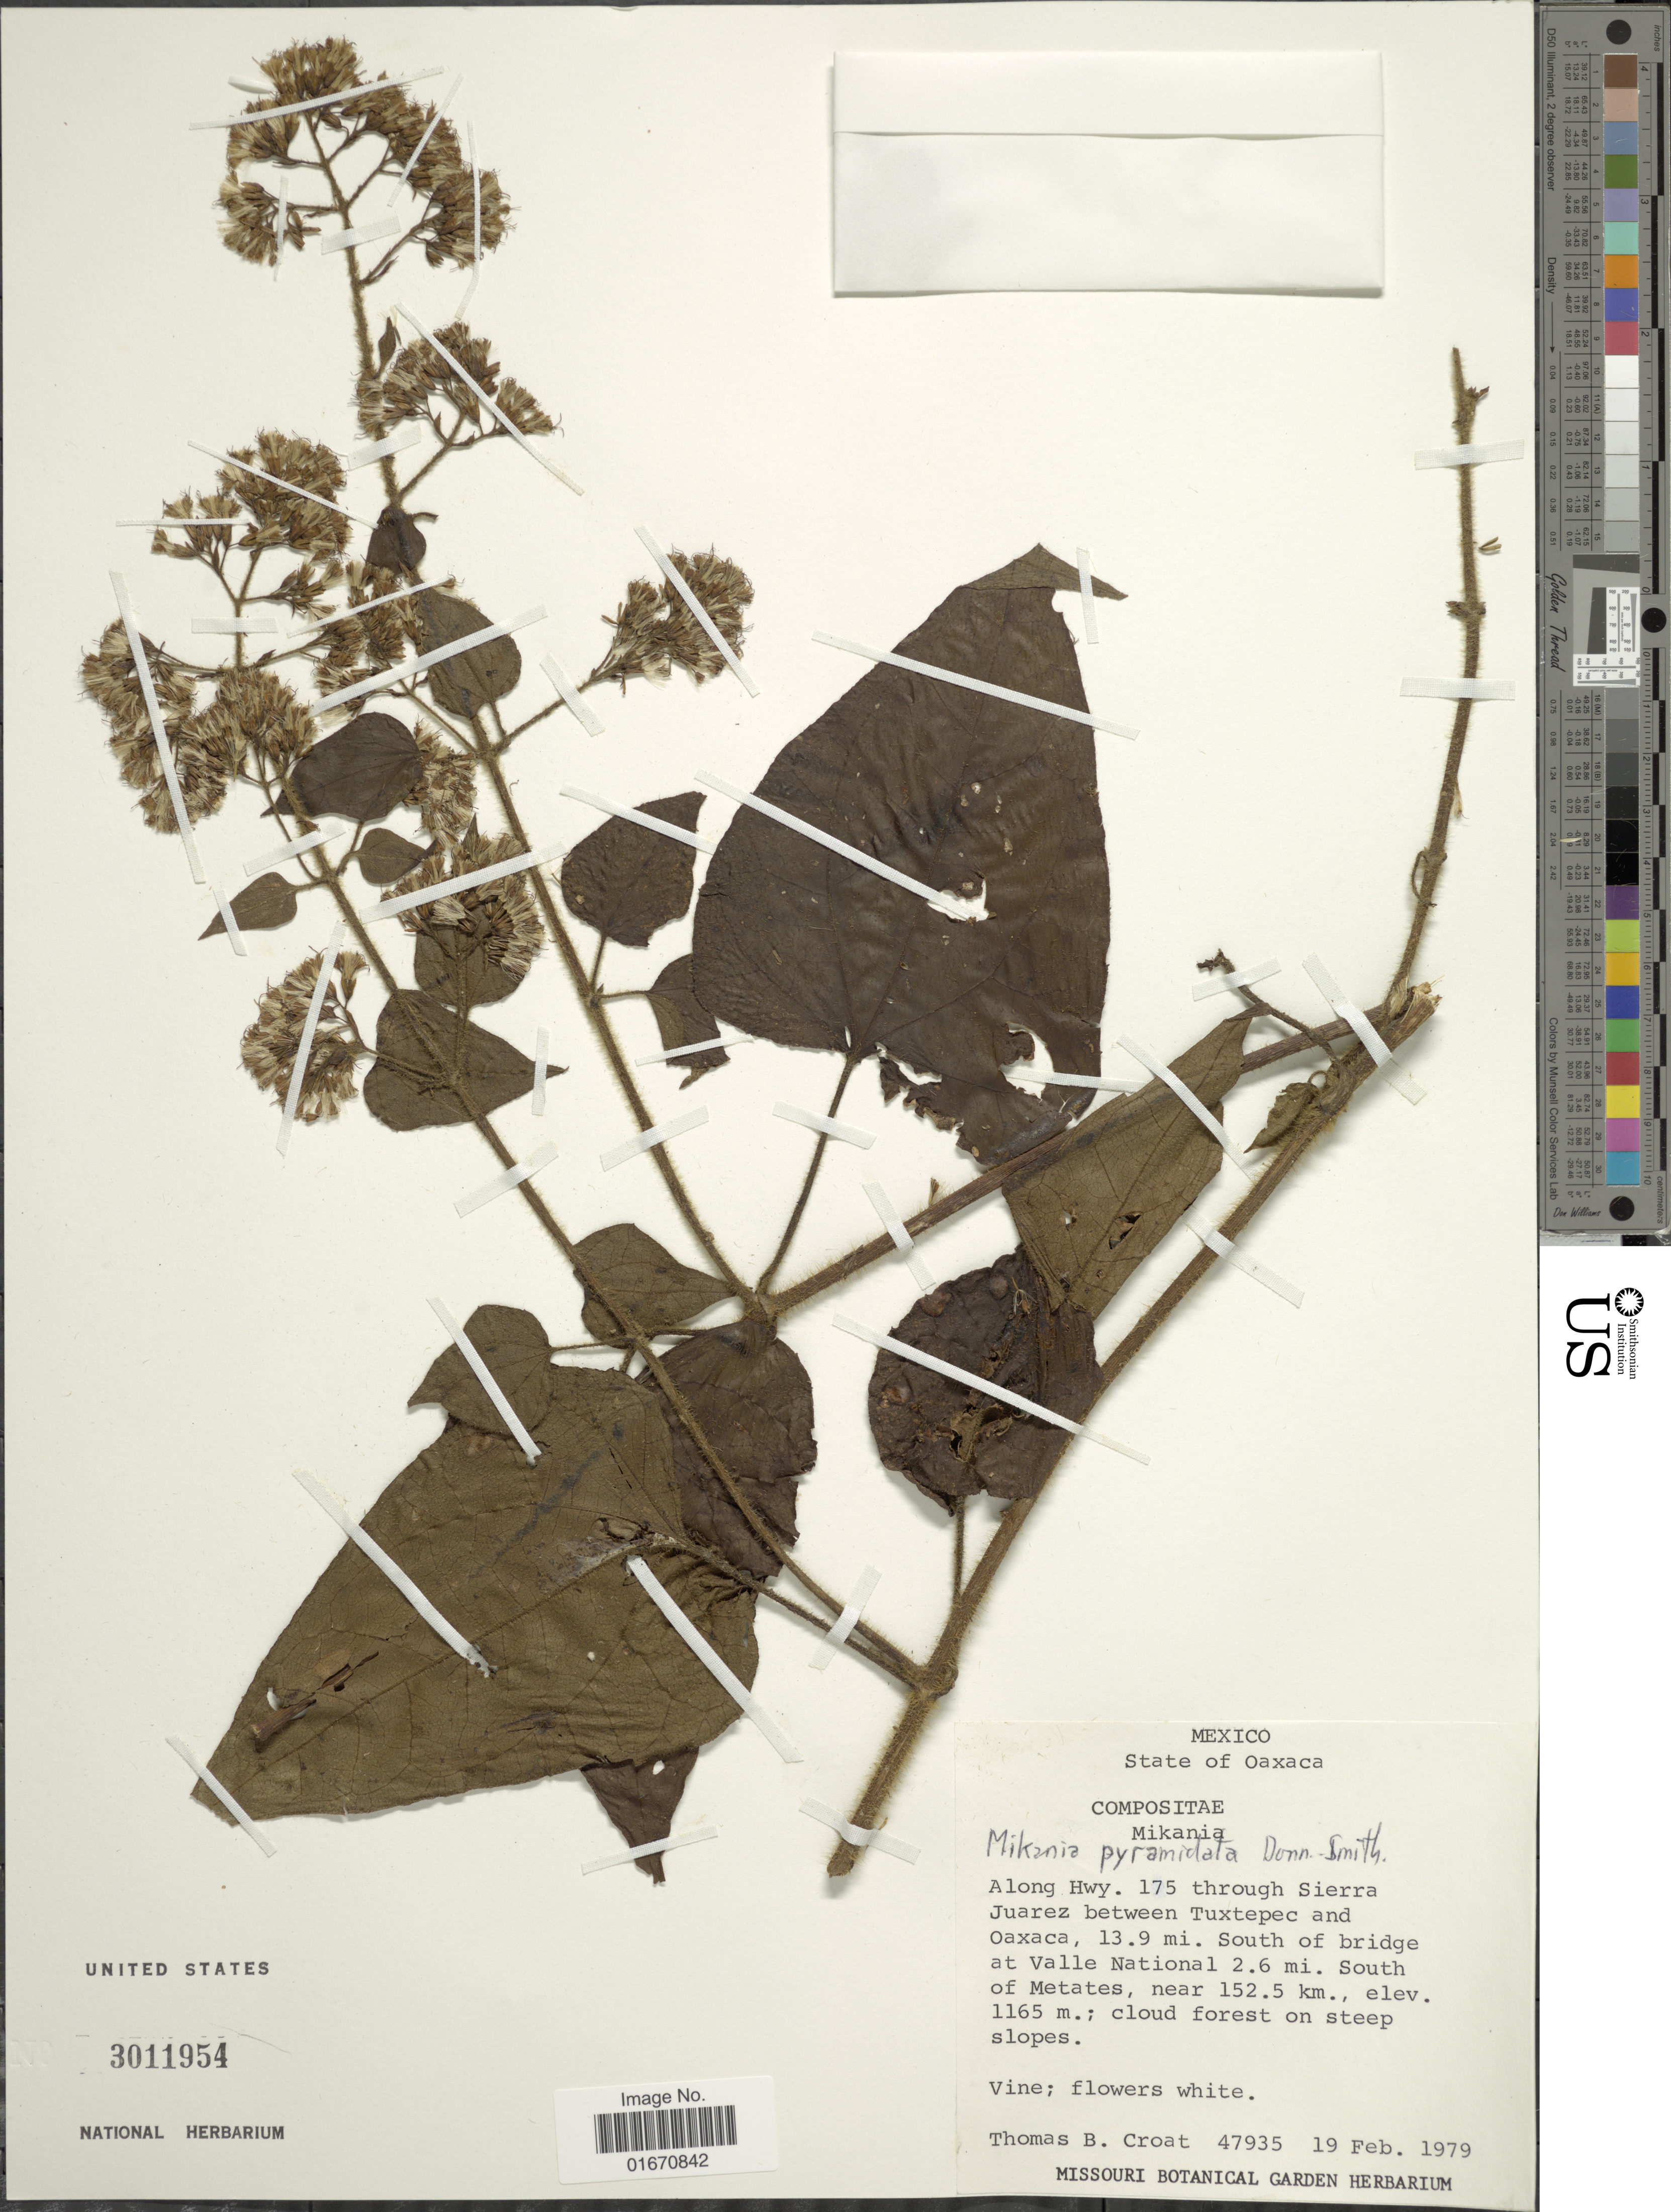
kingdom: Plantae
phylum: Tracheophyta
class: Magnoliopsida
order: Asterales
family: Asteraceae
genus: Mikania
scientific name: Mikania pyramidata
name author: Donn. Sm.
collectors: T. B. Croat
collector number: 47935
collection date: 1979-02-19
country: Mexico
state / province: Oaxaca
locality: Along Hwy. 175 through Sierra Juarez between Tuxtepec and Oaxaca, 13.9 mi. South of bridge at Valle National 2.6 mi South of Metates, near 152.5 km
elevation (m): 1165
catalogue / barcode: US 3011954